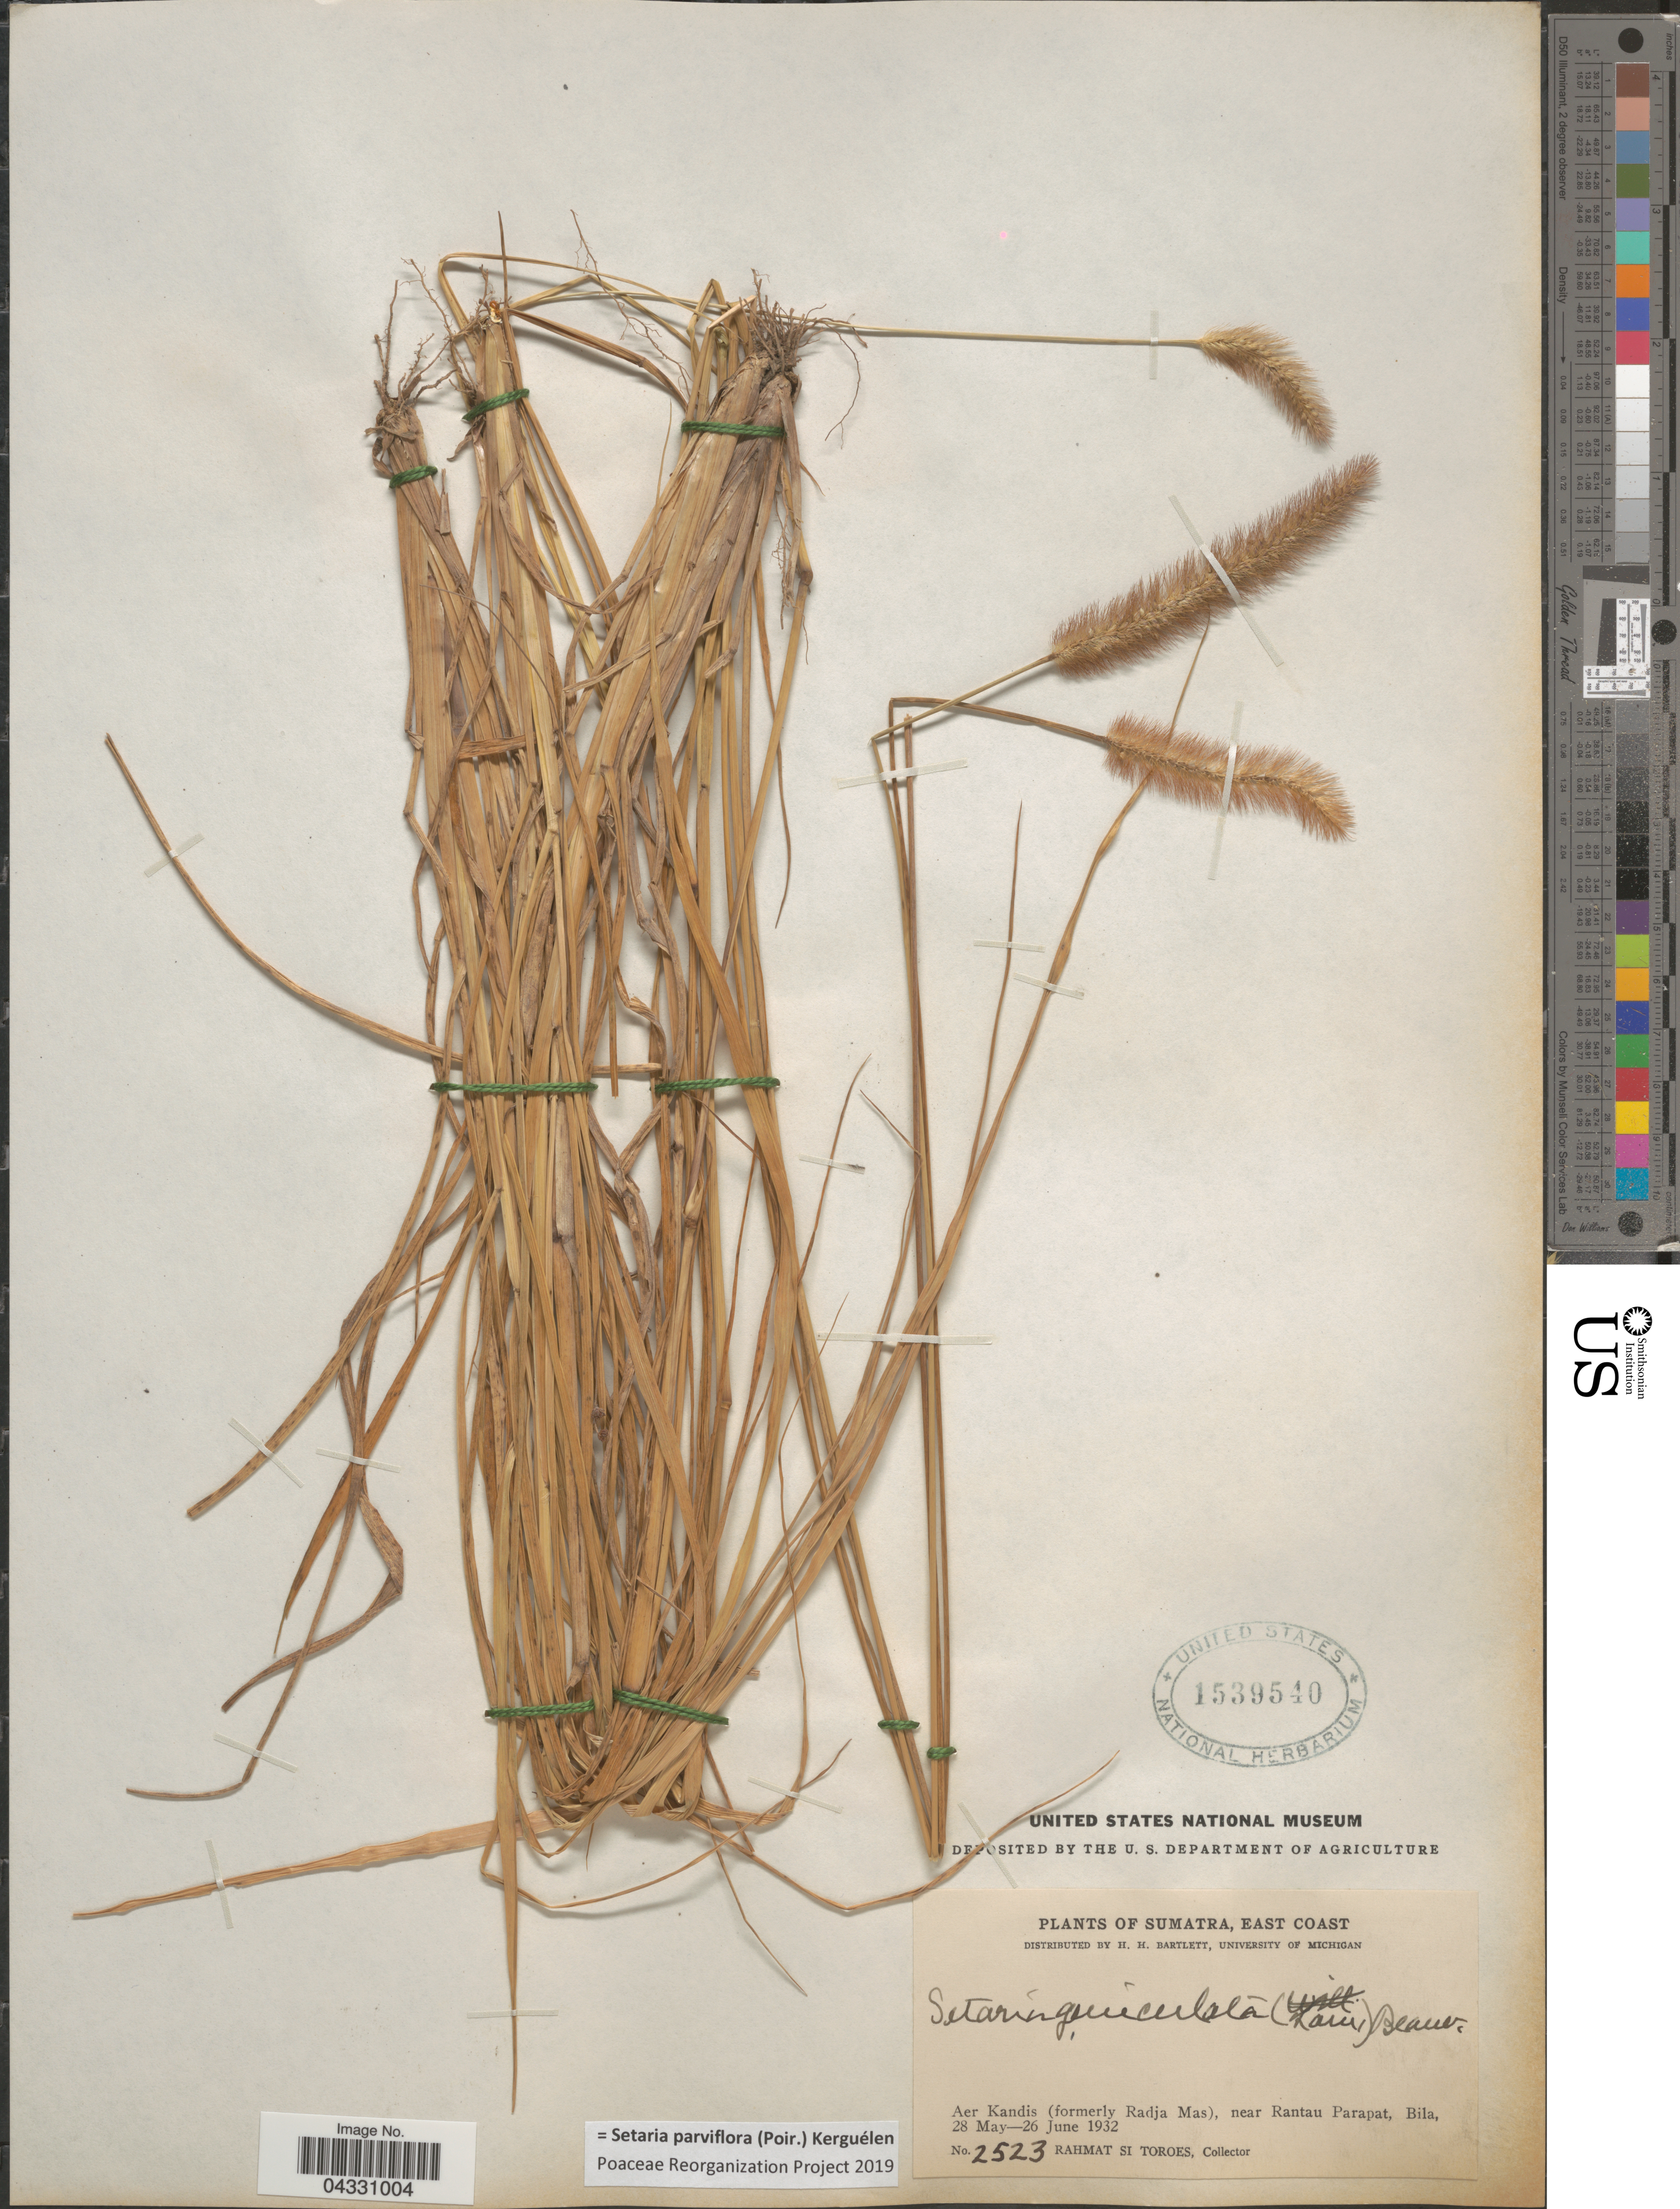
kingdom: Plantae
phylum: Tracheophyta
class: Liliopsida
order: Poales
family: Poaceae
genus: Setaria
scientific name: Setaria parviflora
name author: (Poir.) Kerguélen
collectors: Rahmat Si Boeea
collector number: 2523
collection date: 1932-05-28/1932-06-26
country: Indonesia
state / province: Sumatra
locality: East Coast. Aer Kandis (formerly Radja Mas), near Rantau Parapat, Bila.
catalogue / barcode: US 1539540